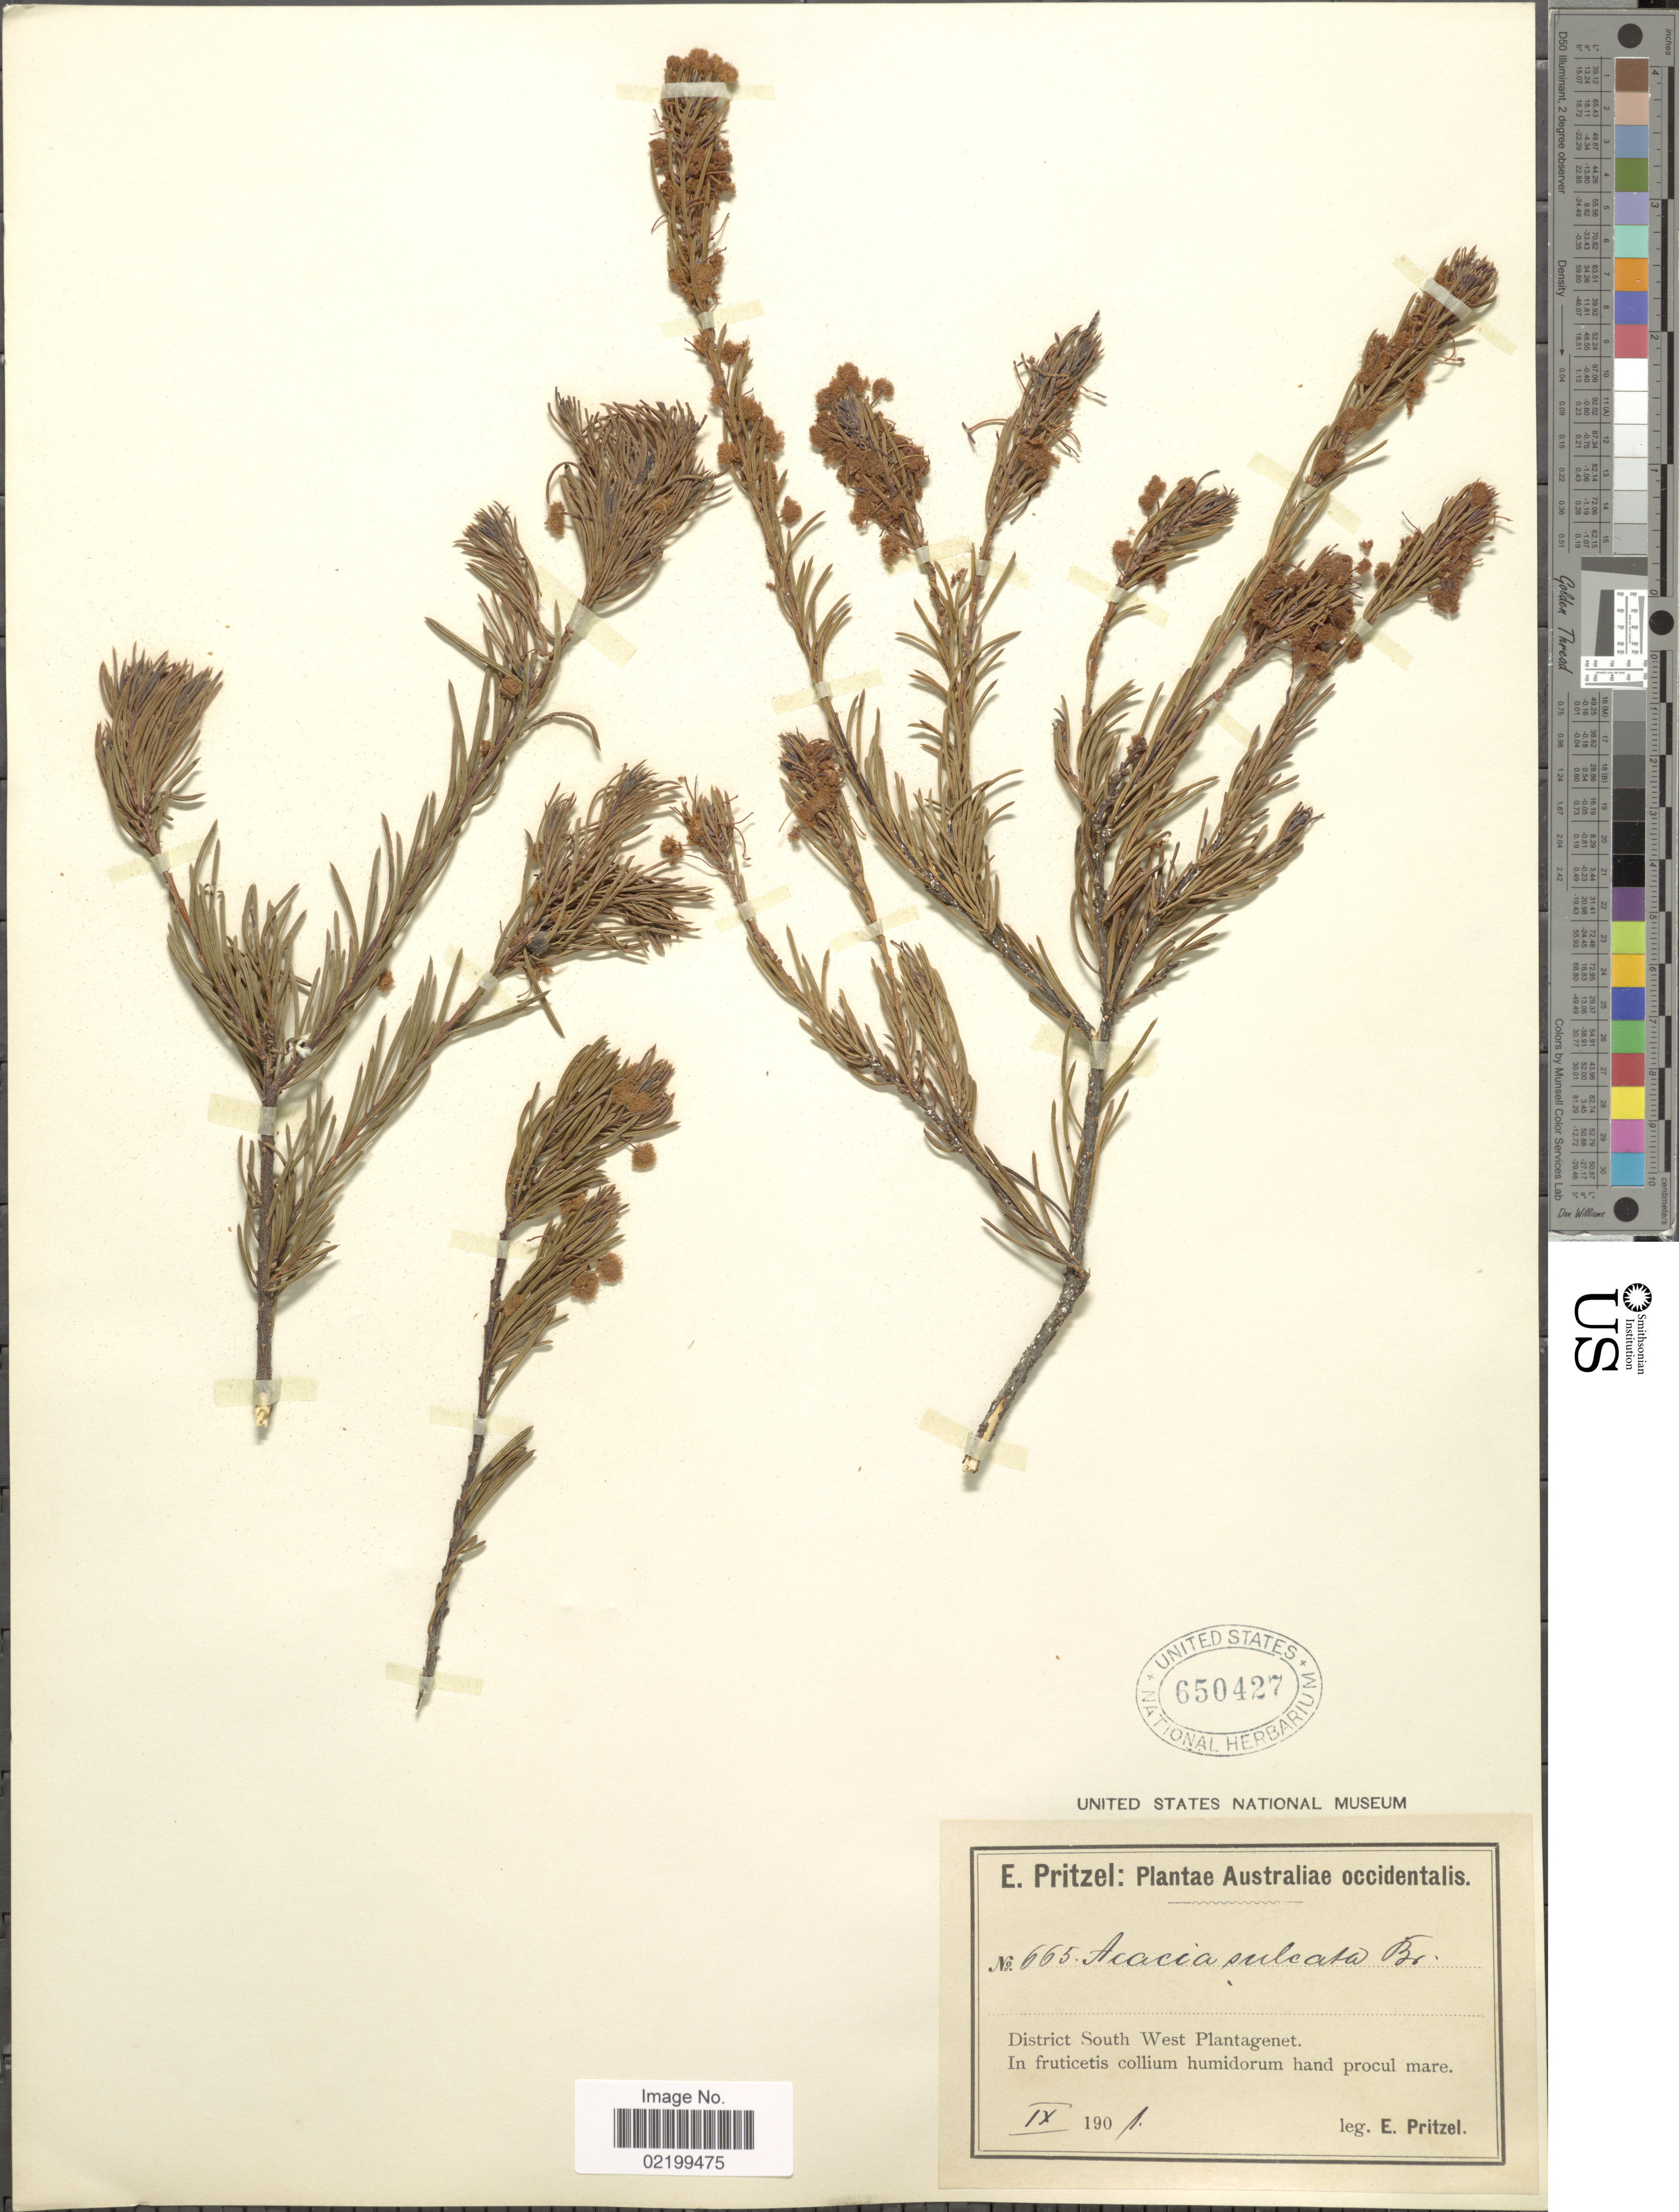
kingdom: Plantae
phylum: Tracheophyta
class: Magnoliopsida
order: Fabales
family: Fabaceae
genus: Acacia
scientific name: Acacia sulcata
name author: R. Br.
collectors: E. G. Pritzel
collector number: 665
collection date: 1901-09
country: Australia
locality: District South West Plantagenet, In fruticetis collium humidorum hand procul mare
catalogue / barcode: US 650427